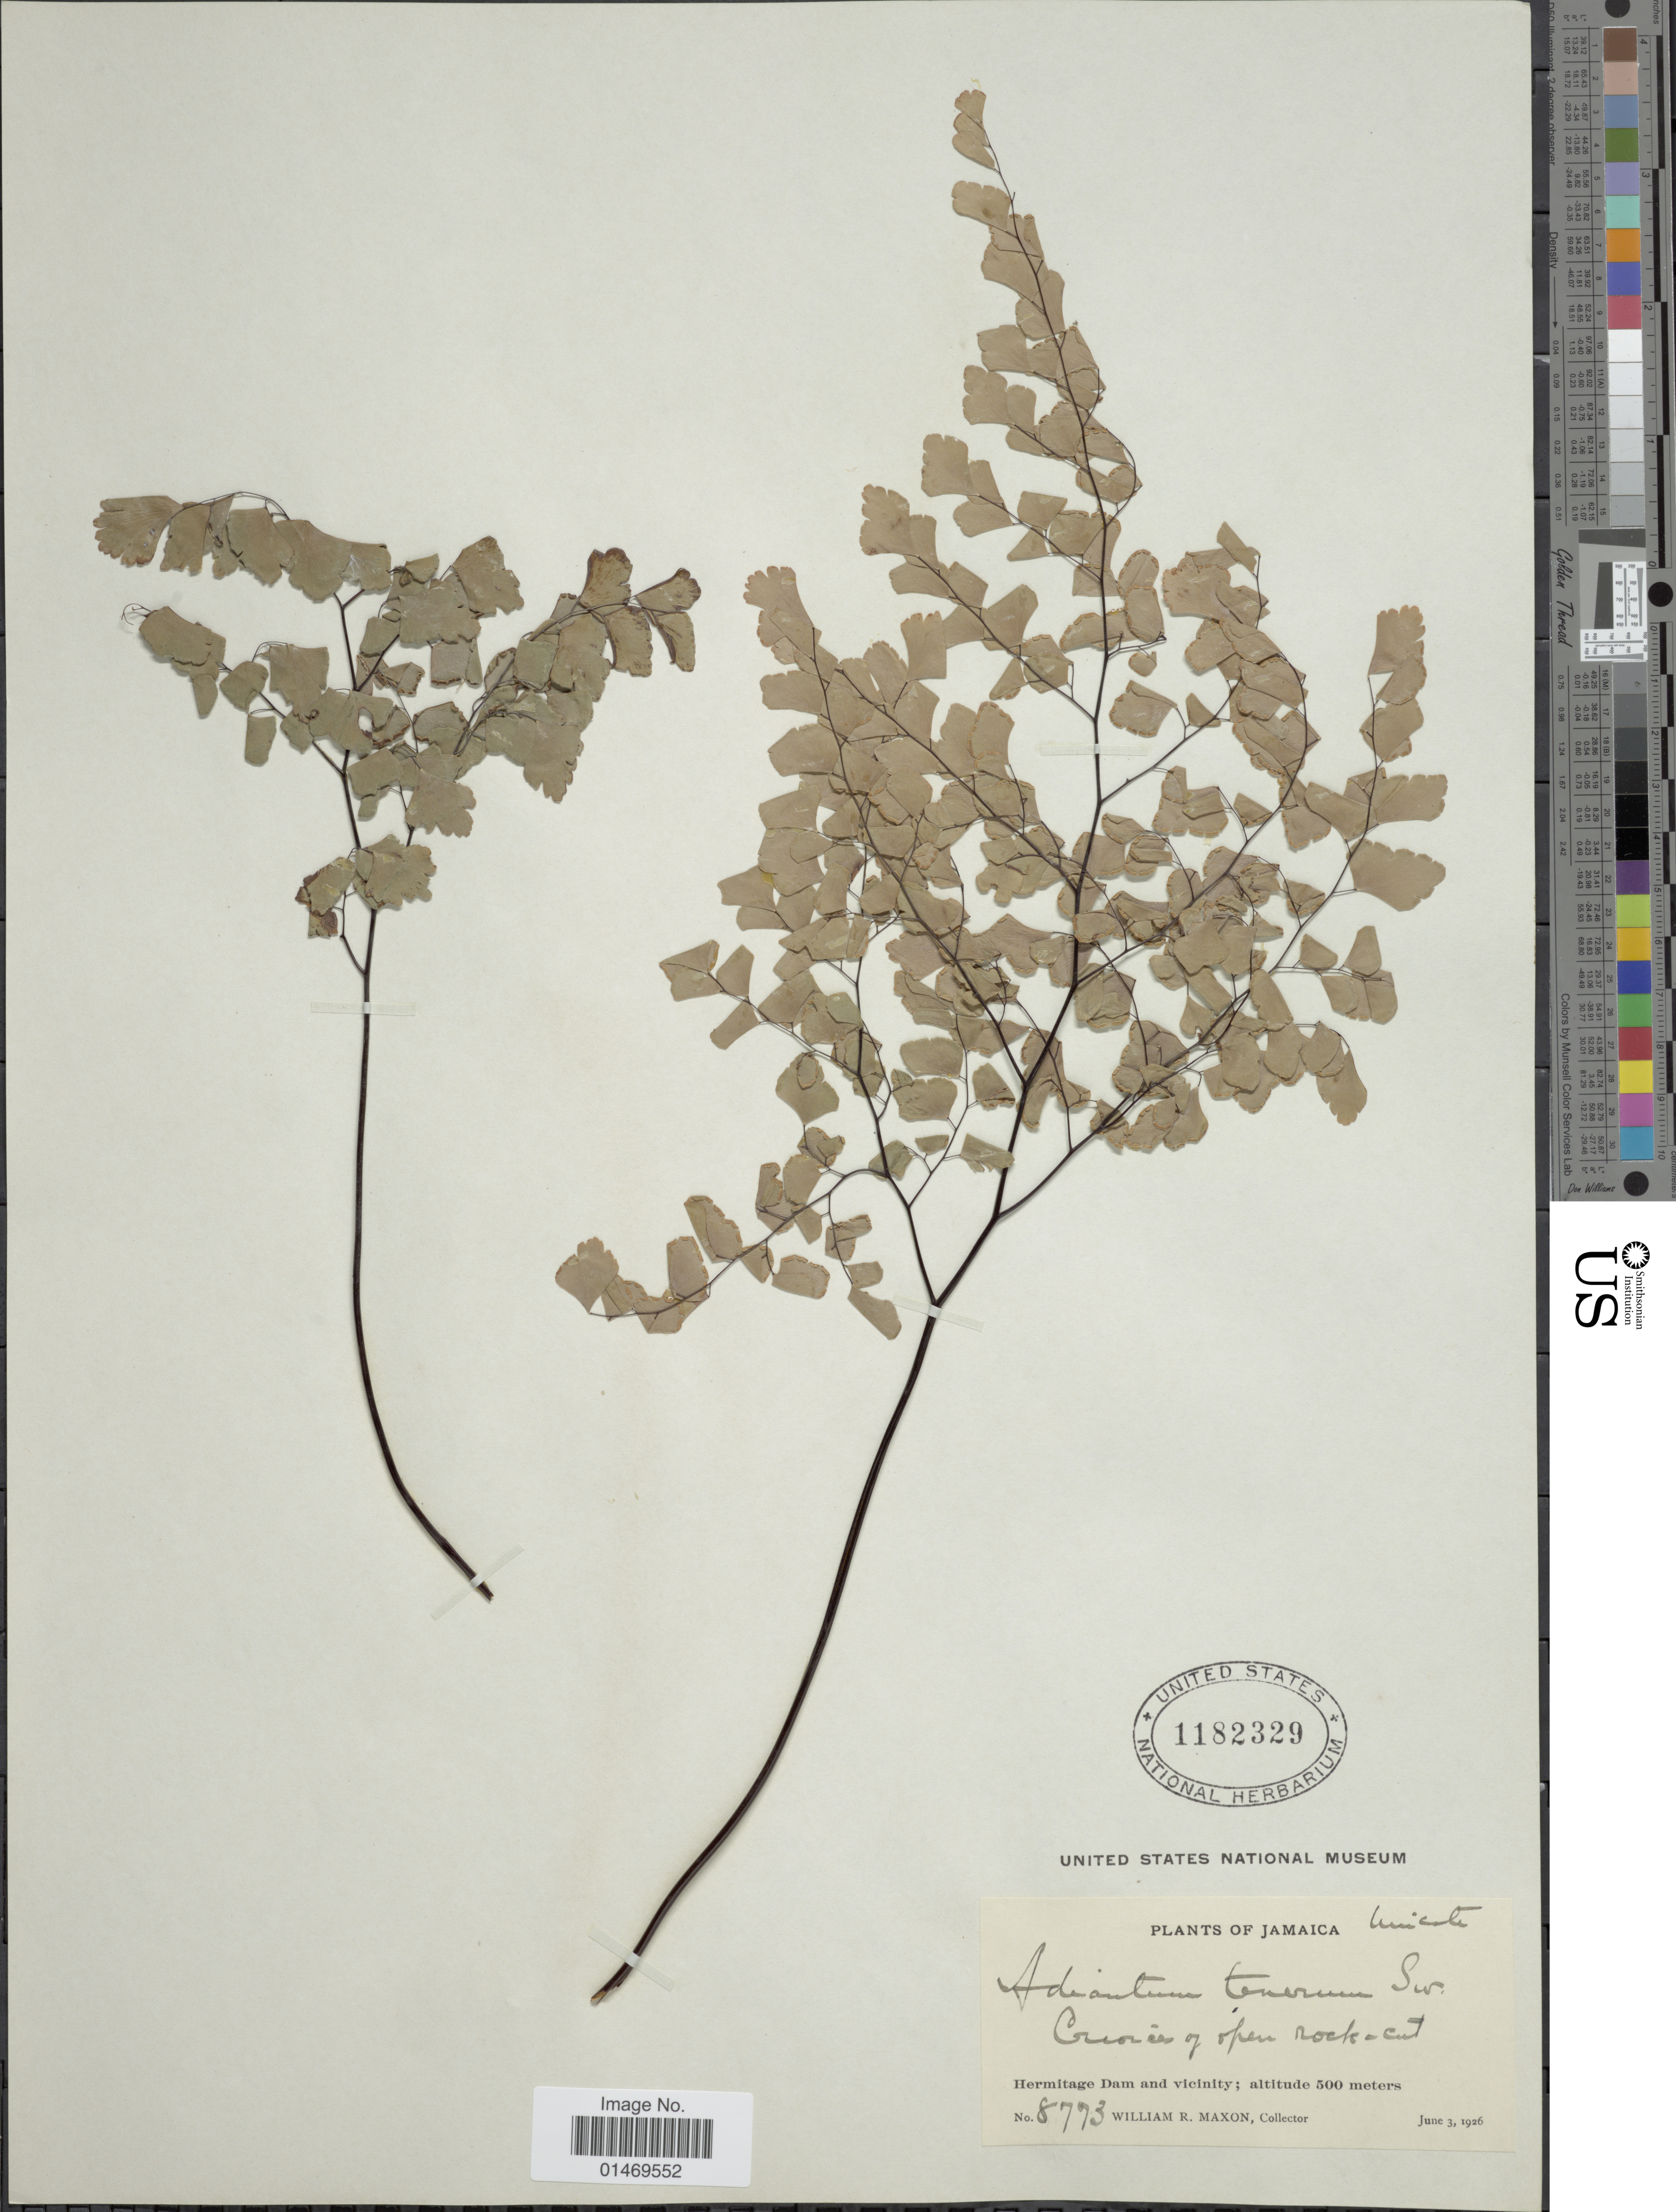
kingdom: Plantae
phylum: Tracheophyta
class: Polypodiopsida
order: Polypodiales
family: Pteridaceae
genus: Adiantum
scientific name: Adiantum tenerum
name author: Sw.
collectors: W. R. Maxon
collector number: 8793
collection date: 1926-06-30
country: Jamaica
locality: Hermitage Dam and Vicinity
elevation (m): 500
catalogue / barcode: US 1182329